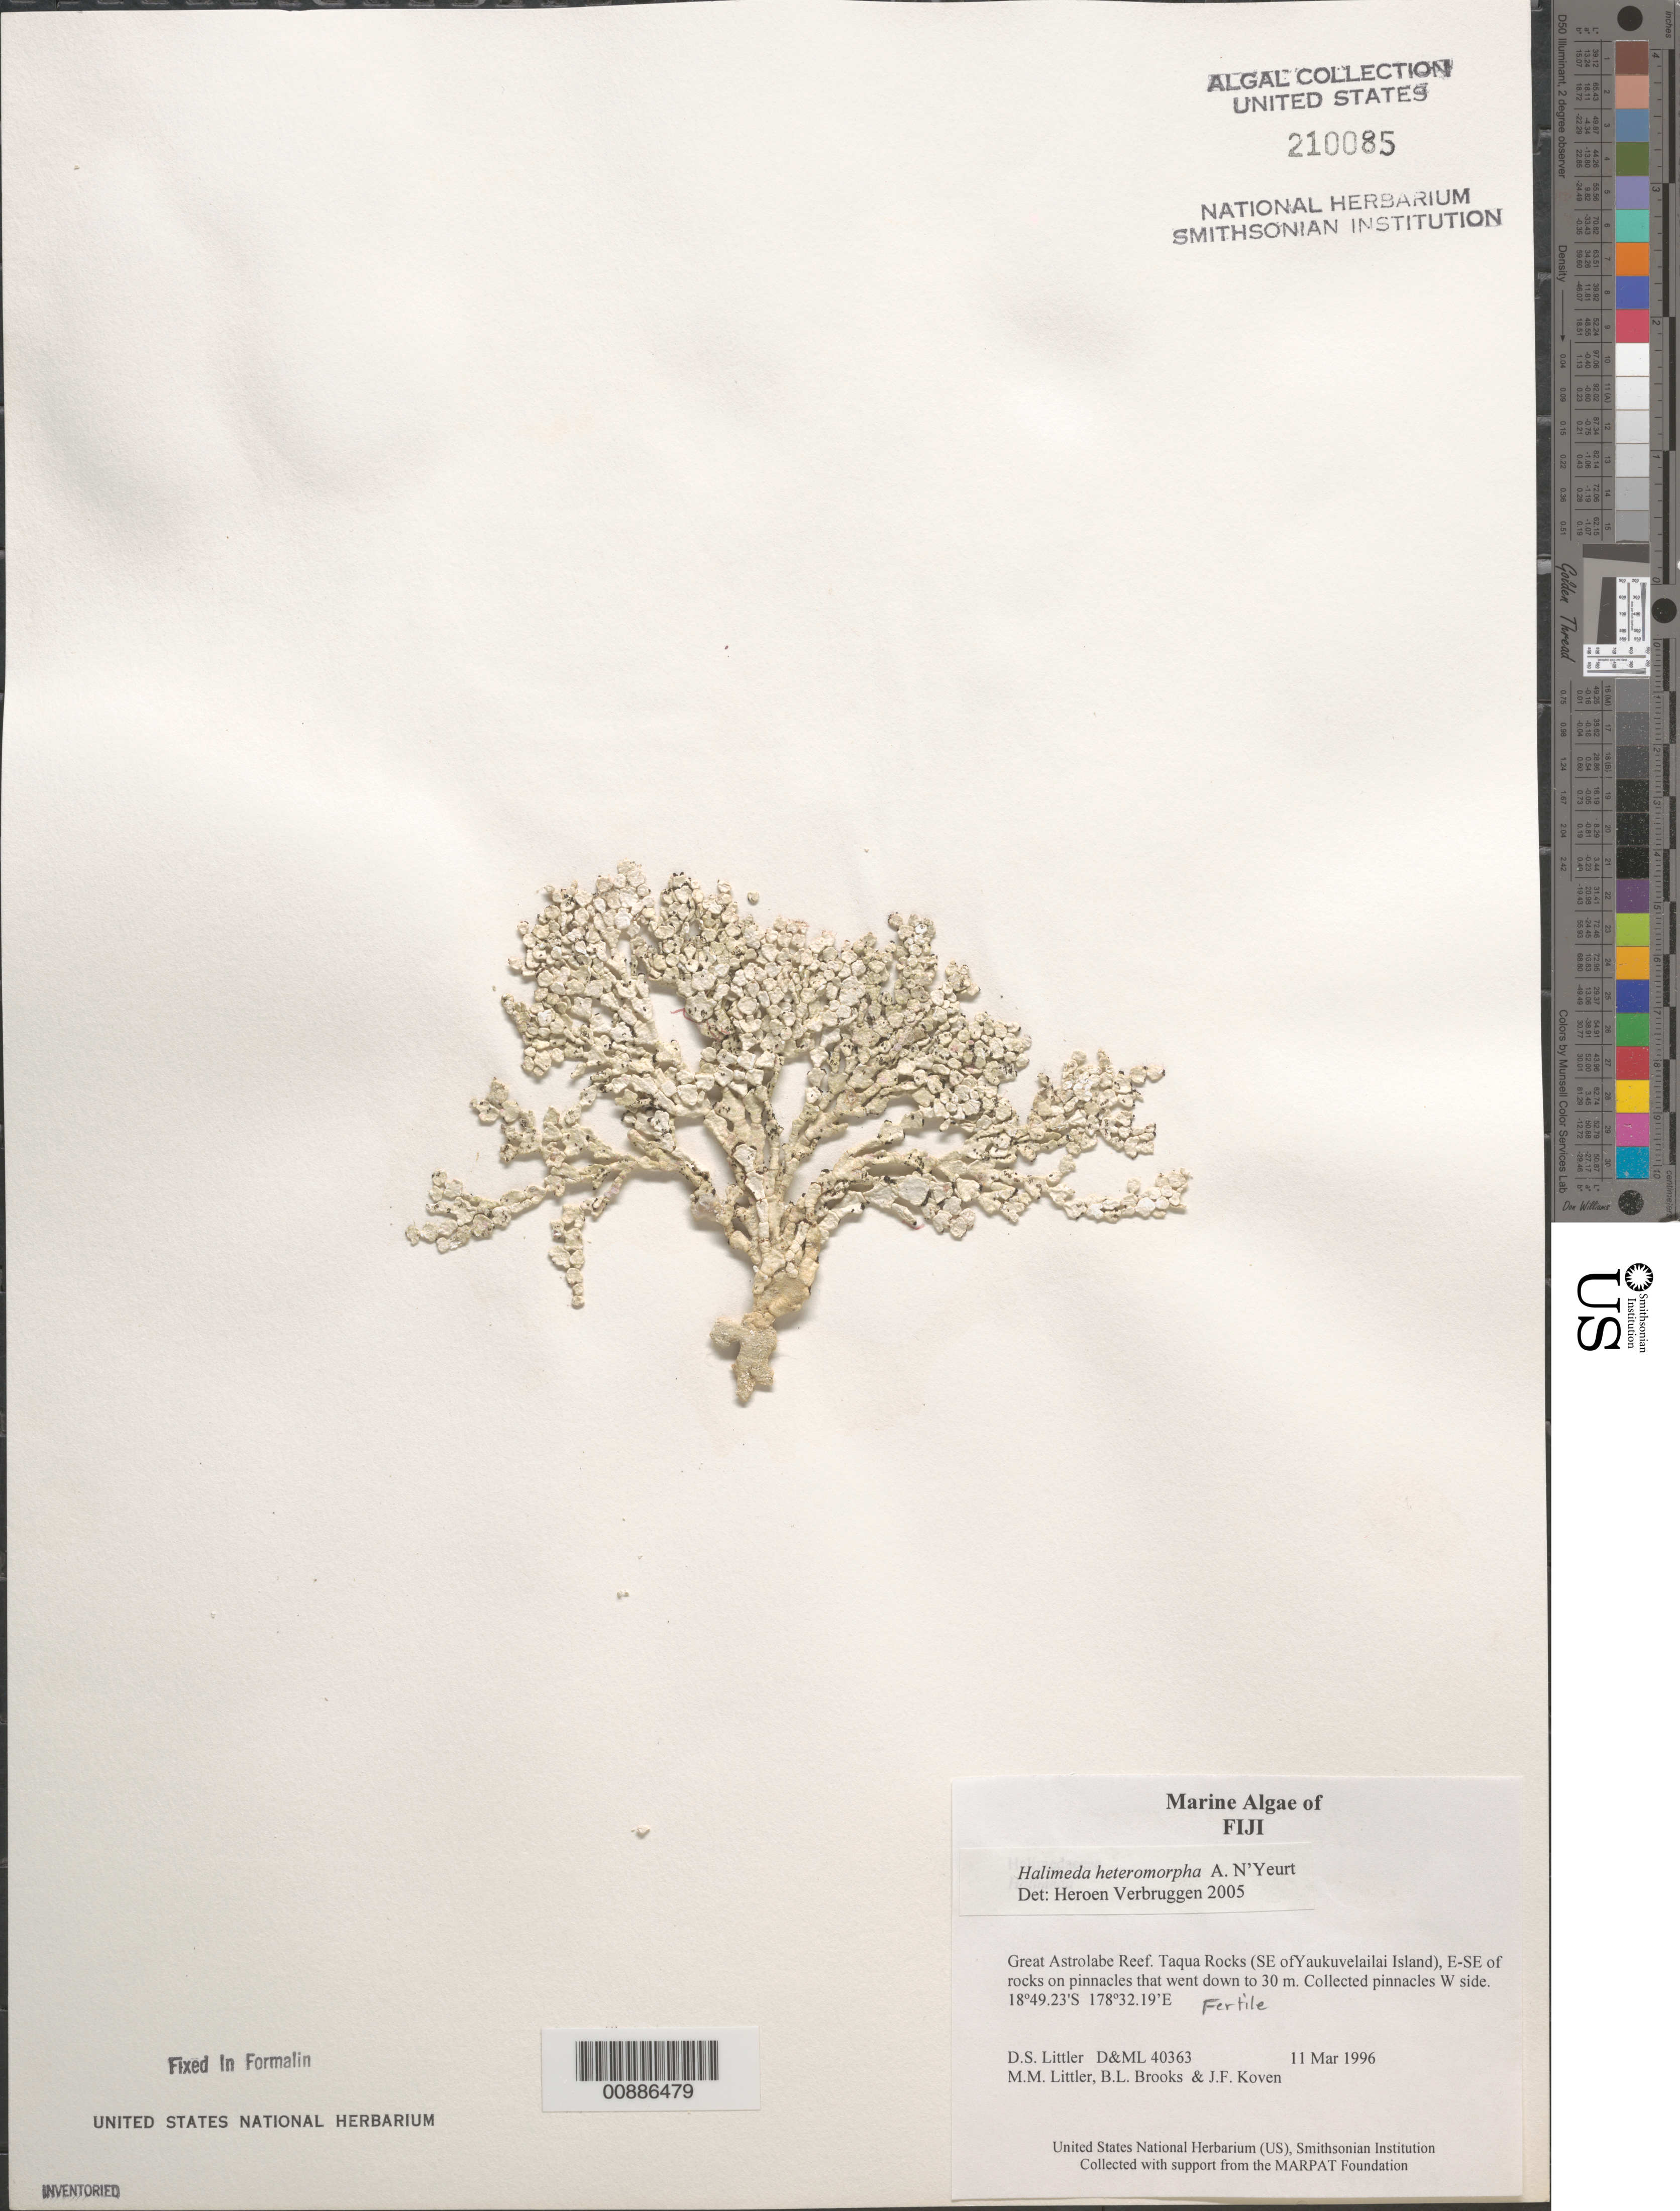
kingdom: Plantae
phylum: Chlorophyta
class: Ulvophyceae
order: Bryopsidales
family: Halimedaceae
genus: Halimeda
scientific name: Halimeda heteromorpha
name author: N'Yeurt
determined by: Verbruggen, H.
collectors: D. S. Littler, M. M. Littler, B. Brooks & J. Koven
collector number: D&ML 40363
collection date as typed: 11 Mar 1996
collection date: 1996-03-11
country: Fiji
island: Great Astrolabe Reef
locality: Great Astrolabe Reef, Taqua Rocks (southeast of Yaukuvelailai Island)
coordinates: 18 49.23'S, 178 32.19'E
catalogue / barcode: US 210085